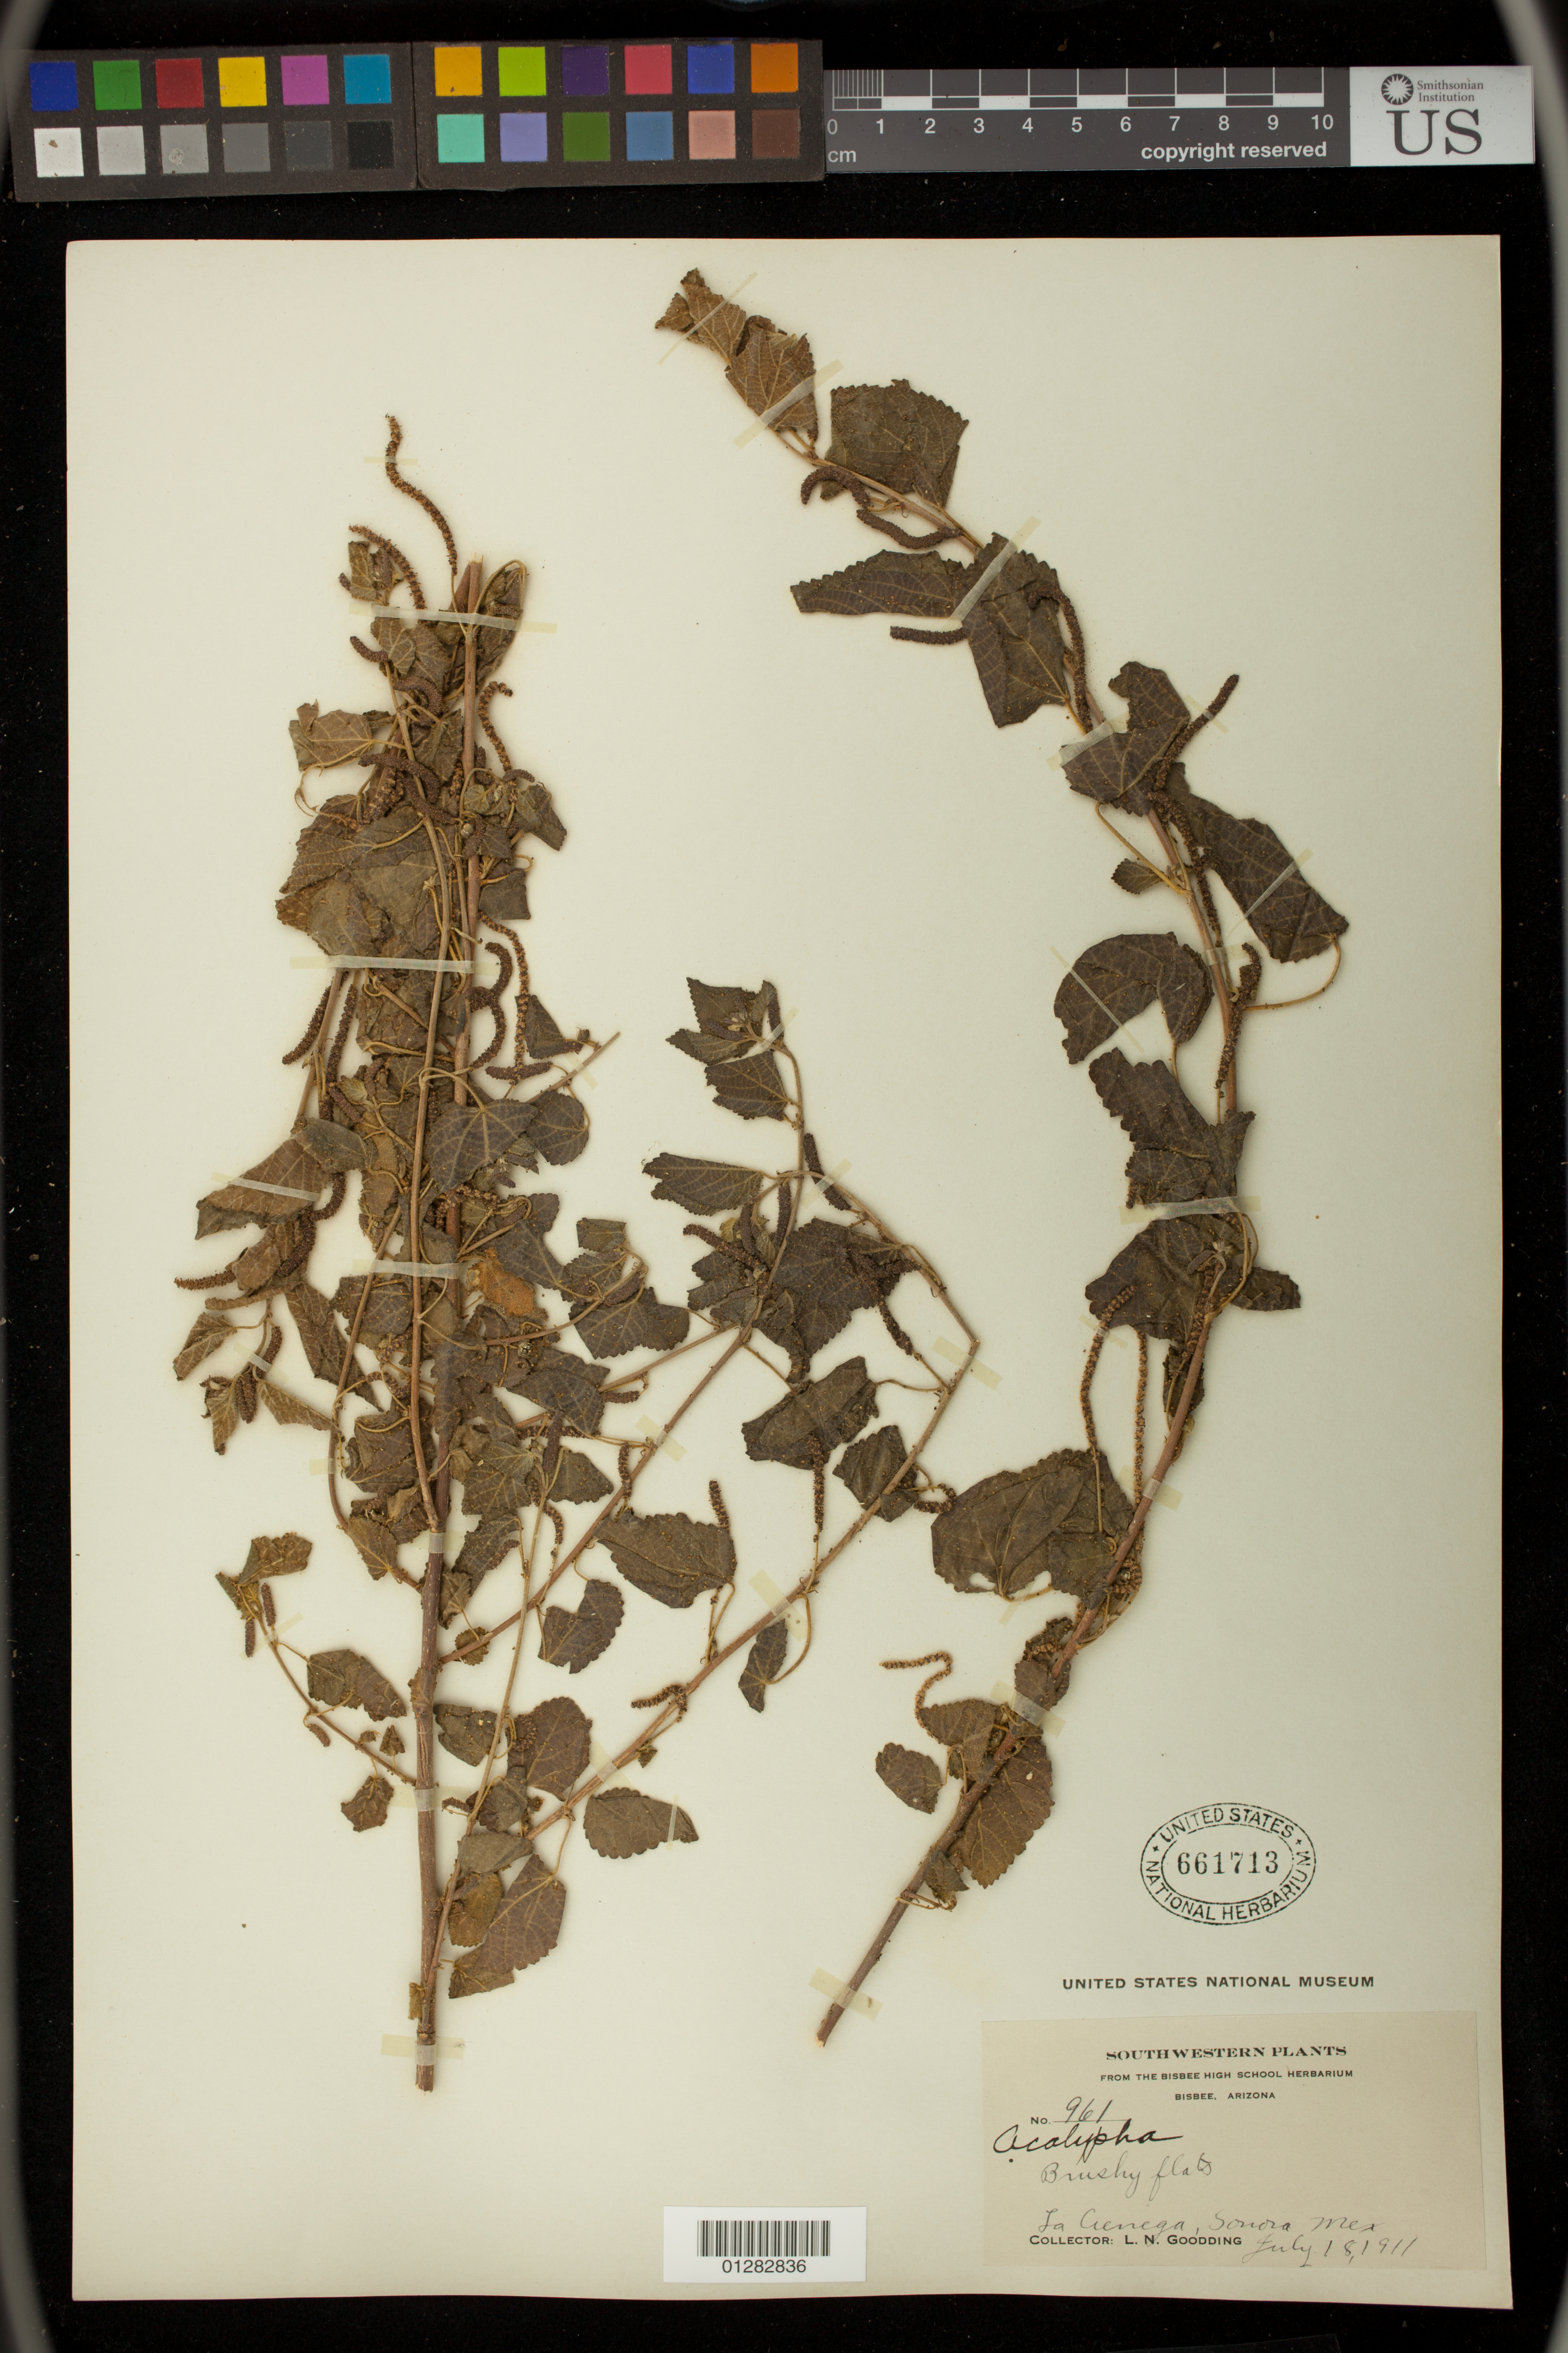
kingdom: Plantae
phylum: Tracheophyta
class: Magnoliopsida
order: Malpighiales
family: Euphorbiaceae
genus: Acalypha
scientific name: Acalypha sp.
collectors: L. N. Goodding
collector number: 961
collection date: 1911-07-18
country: Mexico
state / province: Sonora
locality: La Cienga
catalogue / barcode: US 661713